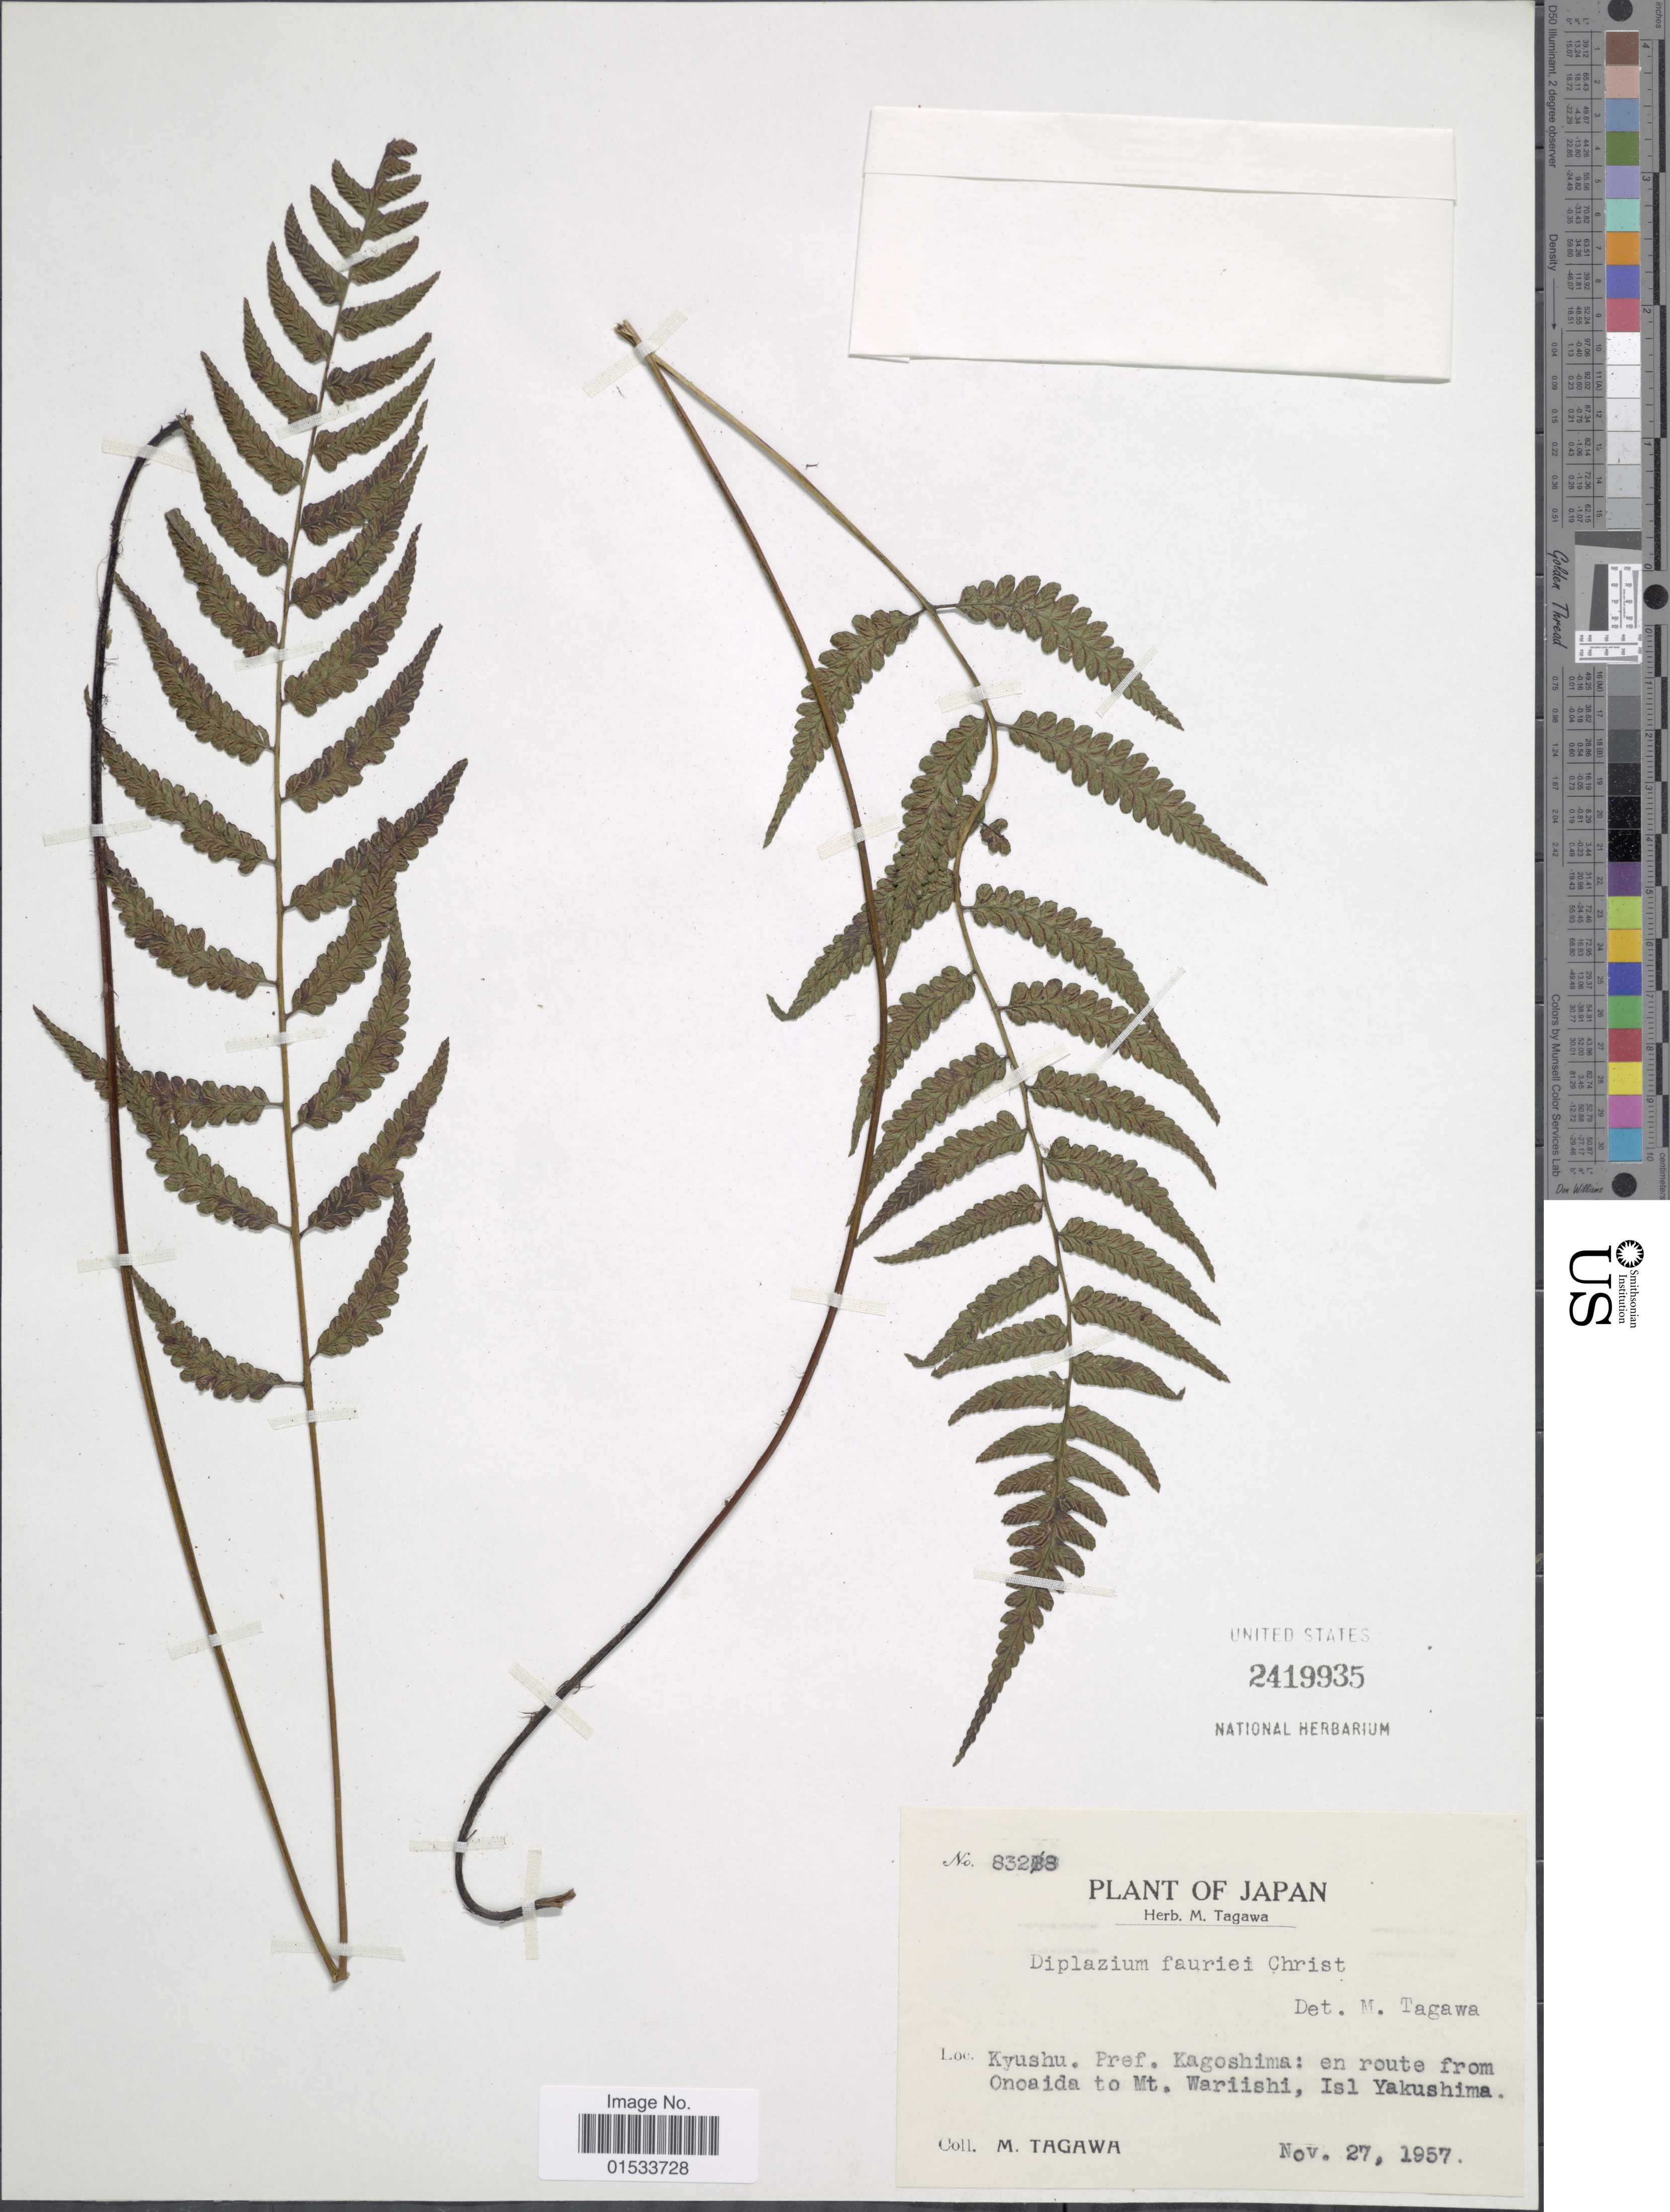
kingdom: Plantae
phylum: Tracheophyta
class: Polypodiopsida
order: Polypodiales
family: Athyriaceae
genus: Diplazium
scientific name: Diplazium fauriei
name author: Christ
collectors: M. Tagawa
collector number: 8328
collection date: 1957-11-27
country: Japan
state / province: Kagosima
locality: Kyushyu: en route from Onoaida to Mt. Wariishi, Isl. Yakushima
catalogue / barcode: US 2419935